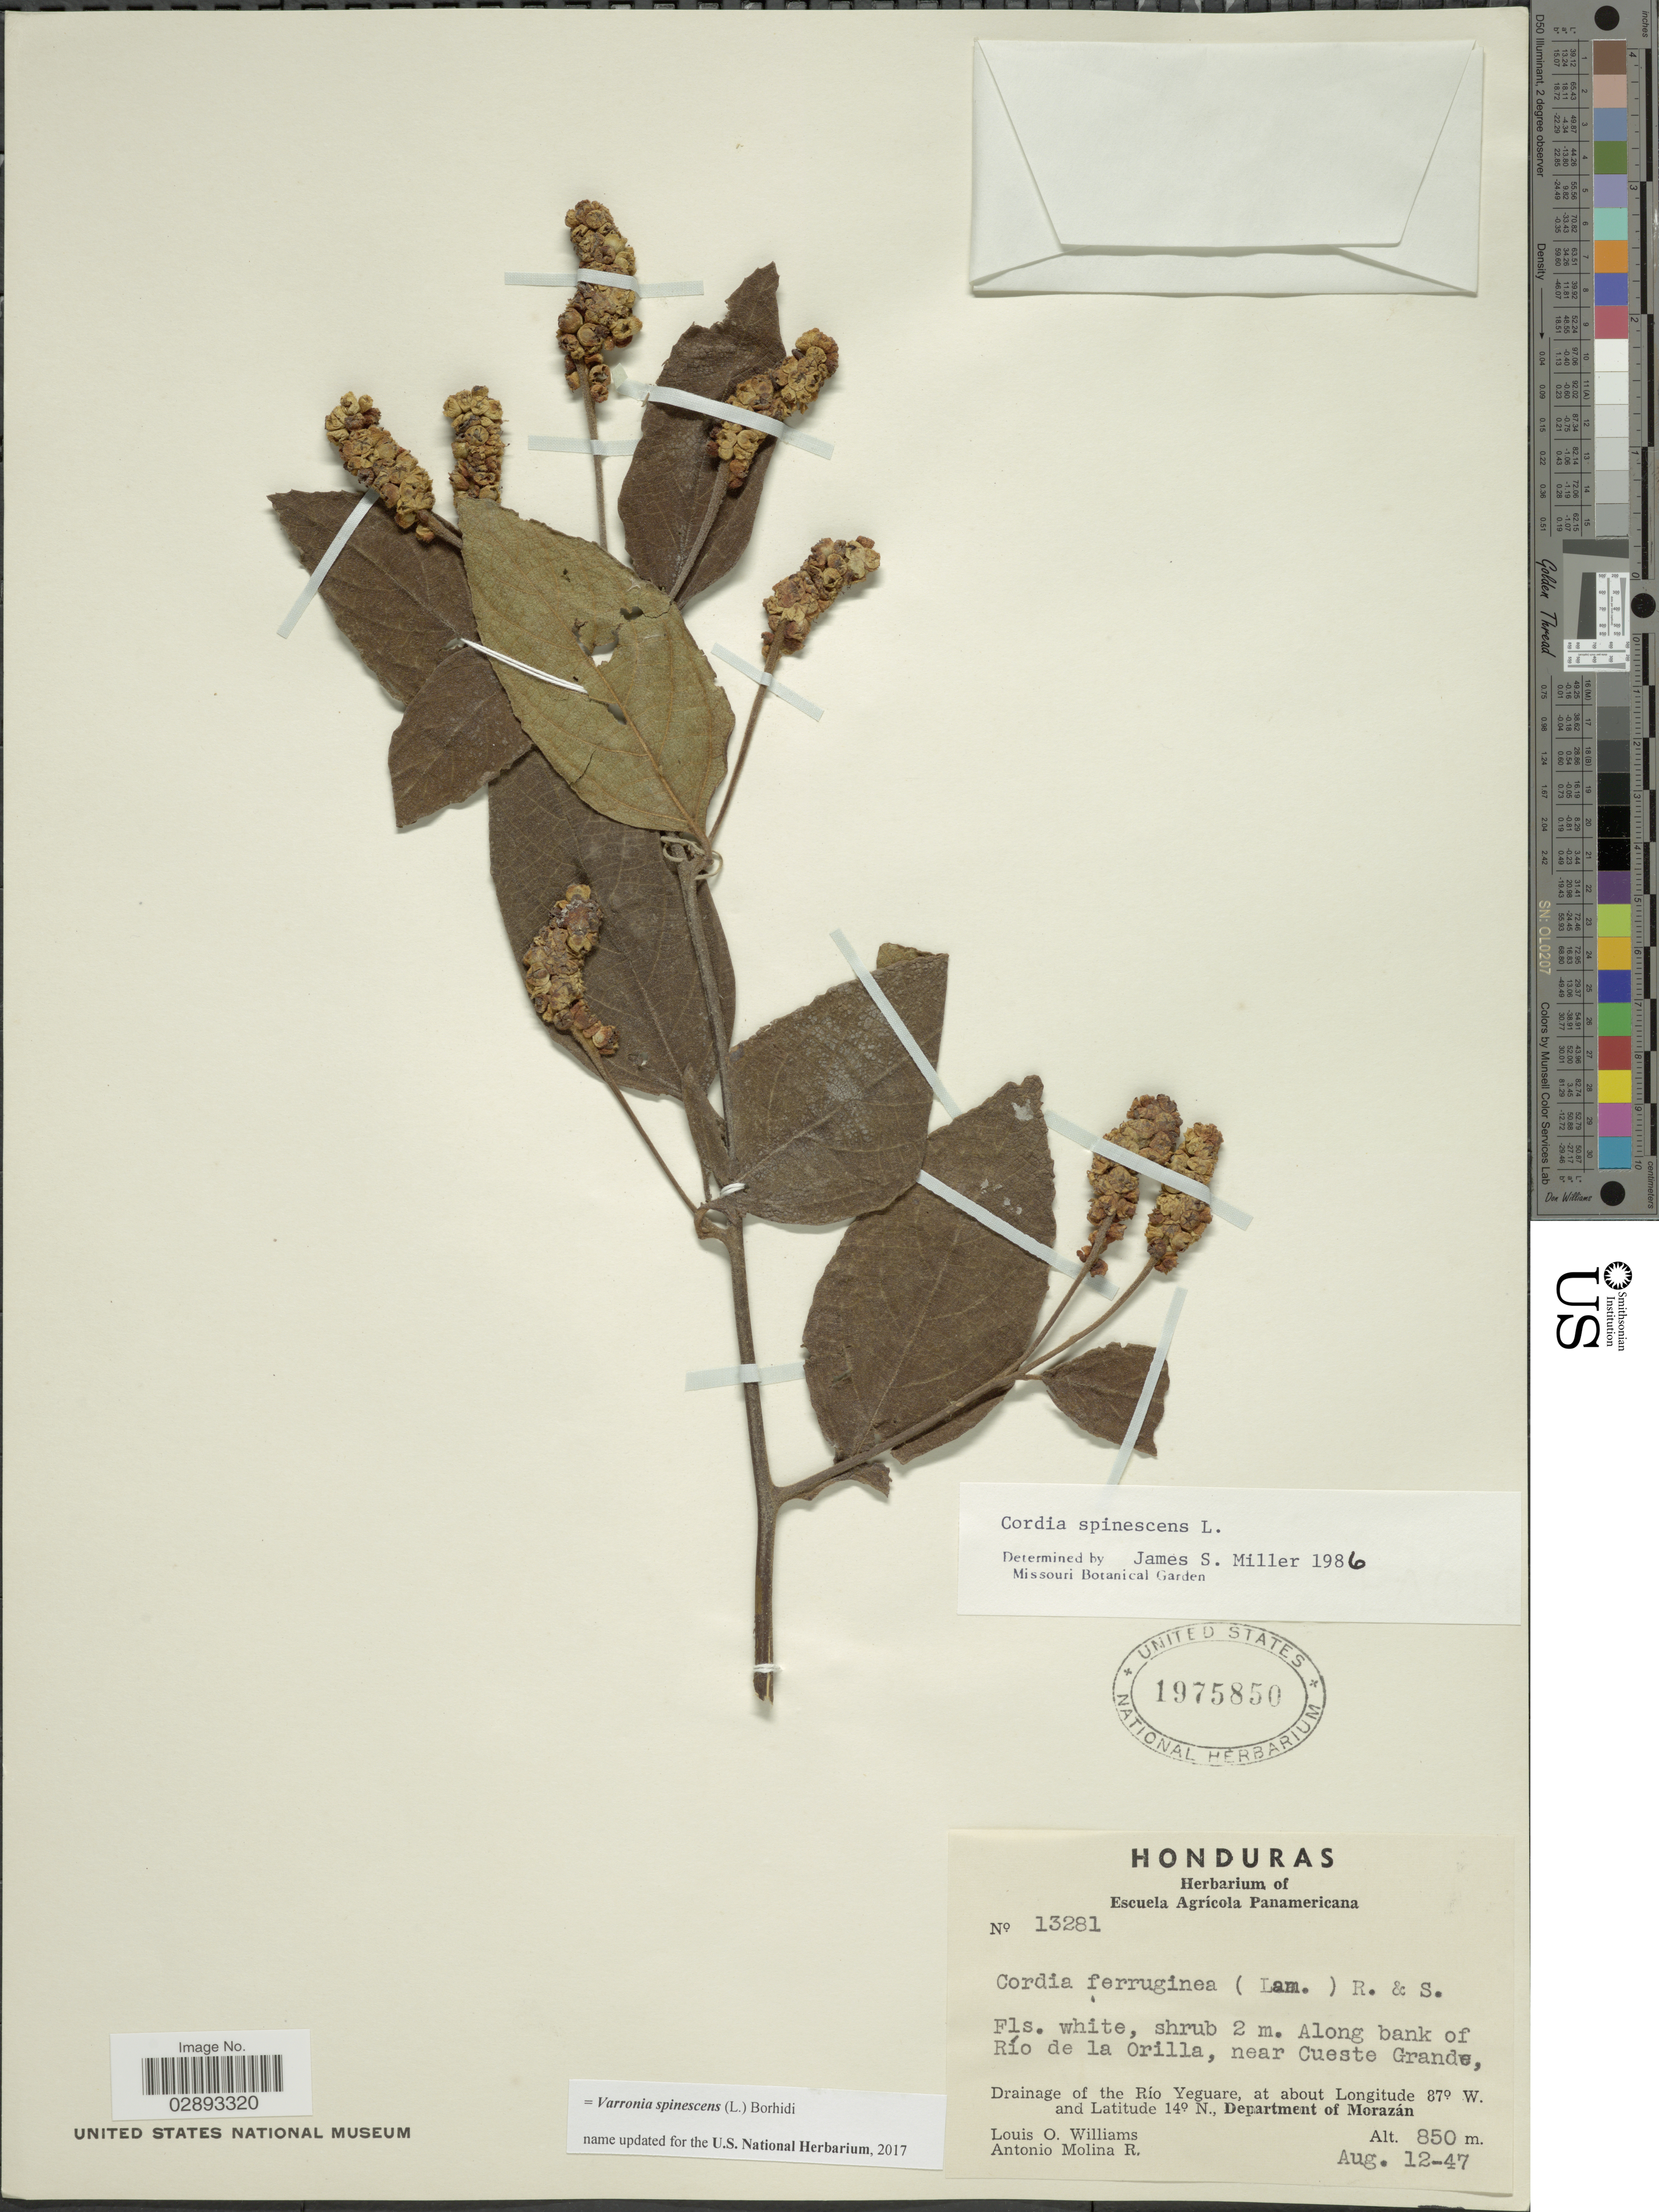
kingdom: Plantae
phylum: Tracheophyta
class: Magnoliopsida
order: Boraginales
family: Cordiaceae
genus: Varronia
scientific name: Varronia spinescens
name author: (L.) Borhidi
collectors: L. O. Williams & A. Molina R.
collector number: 13281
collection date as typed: Transcribed d/m/y: 12/8/47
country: Honduras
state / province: Fco. Morazán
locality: Drainage of the Río Yeguare, Department of Morazán, Río de la Orilla, near Cueste Grande.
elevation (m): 850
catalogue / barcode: US 1975850